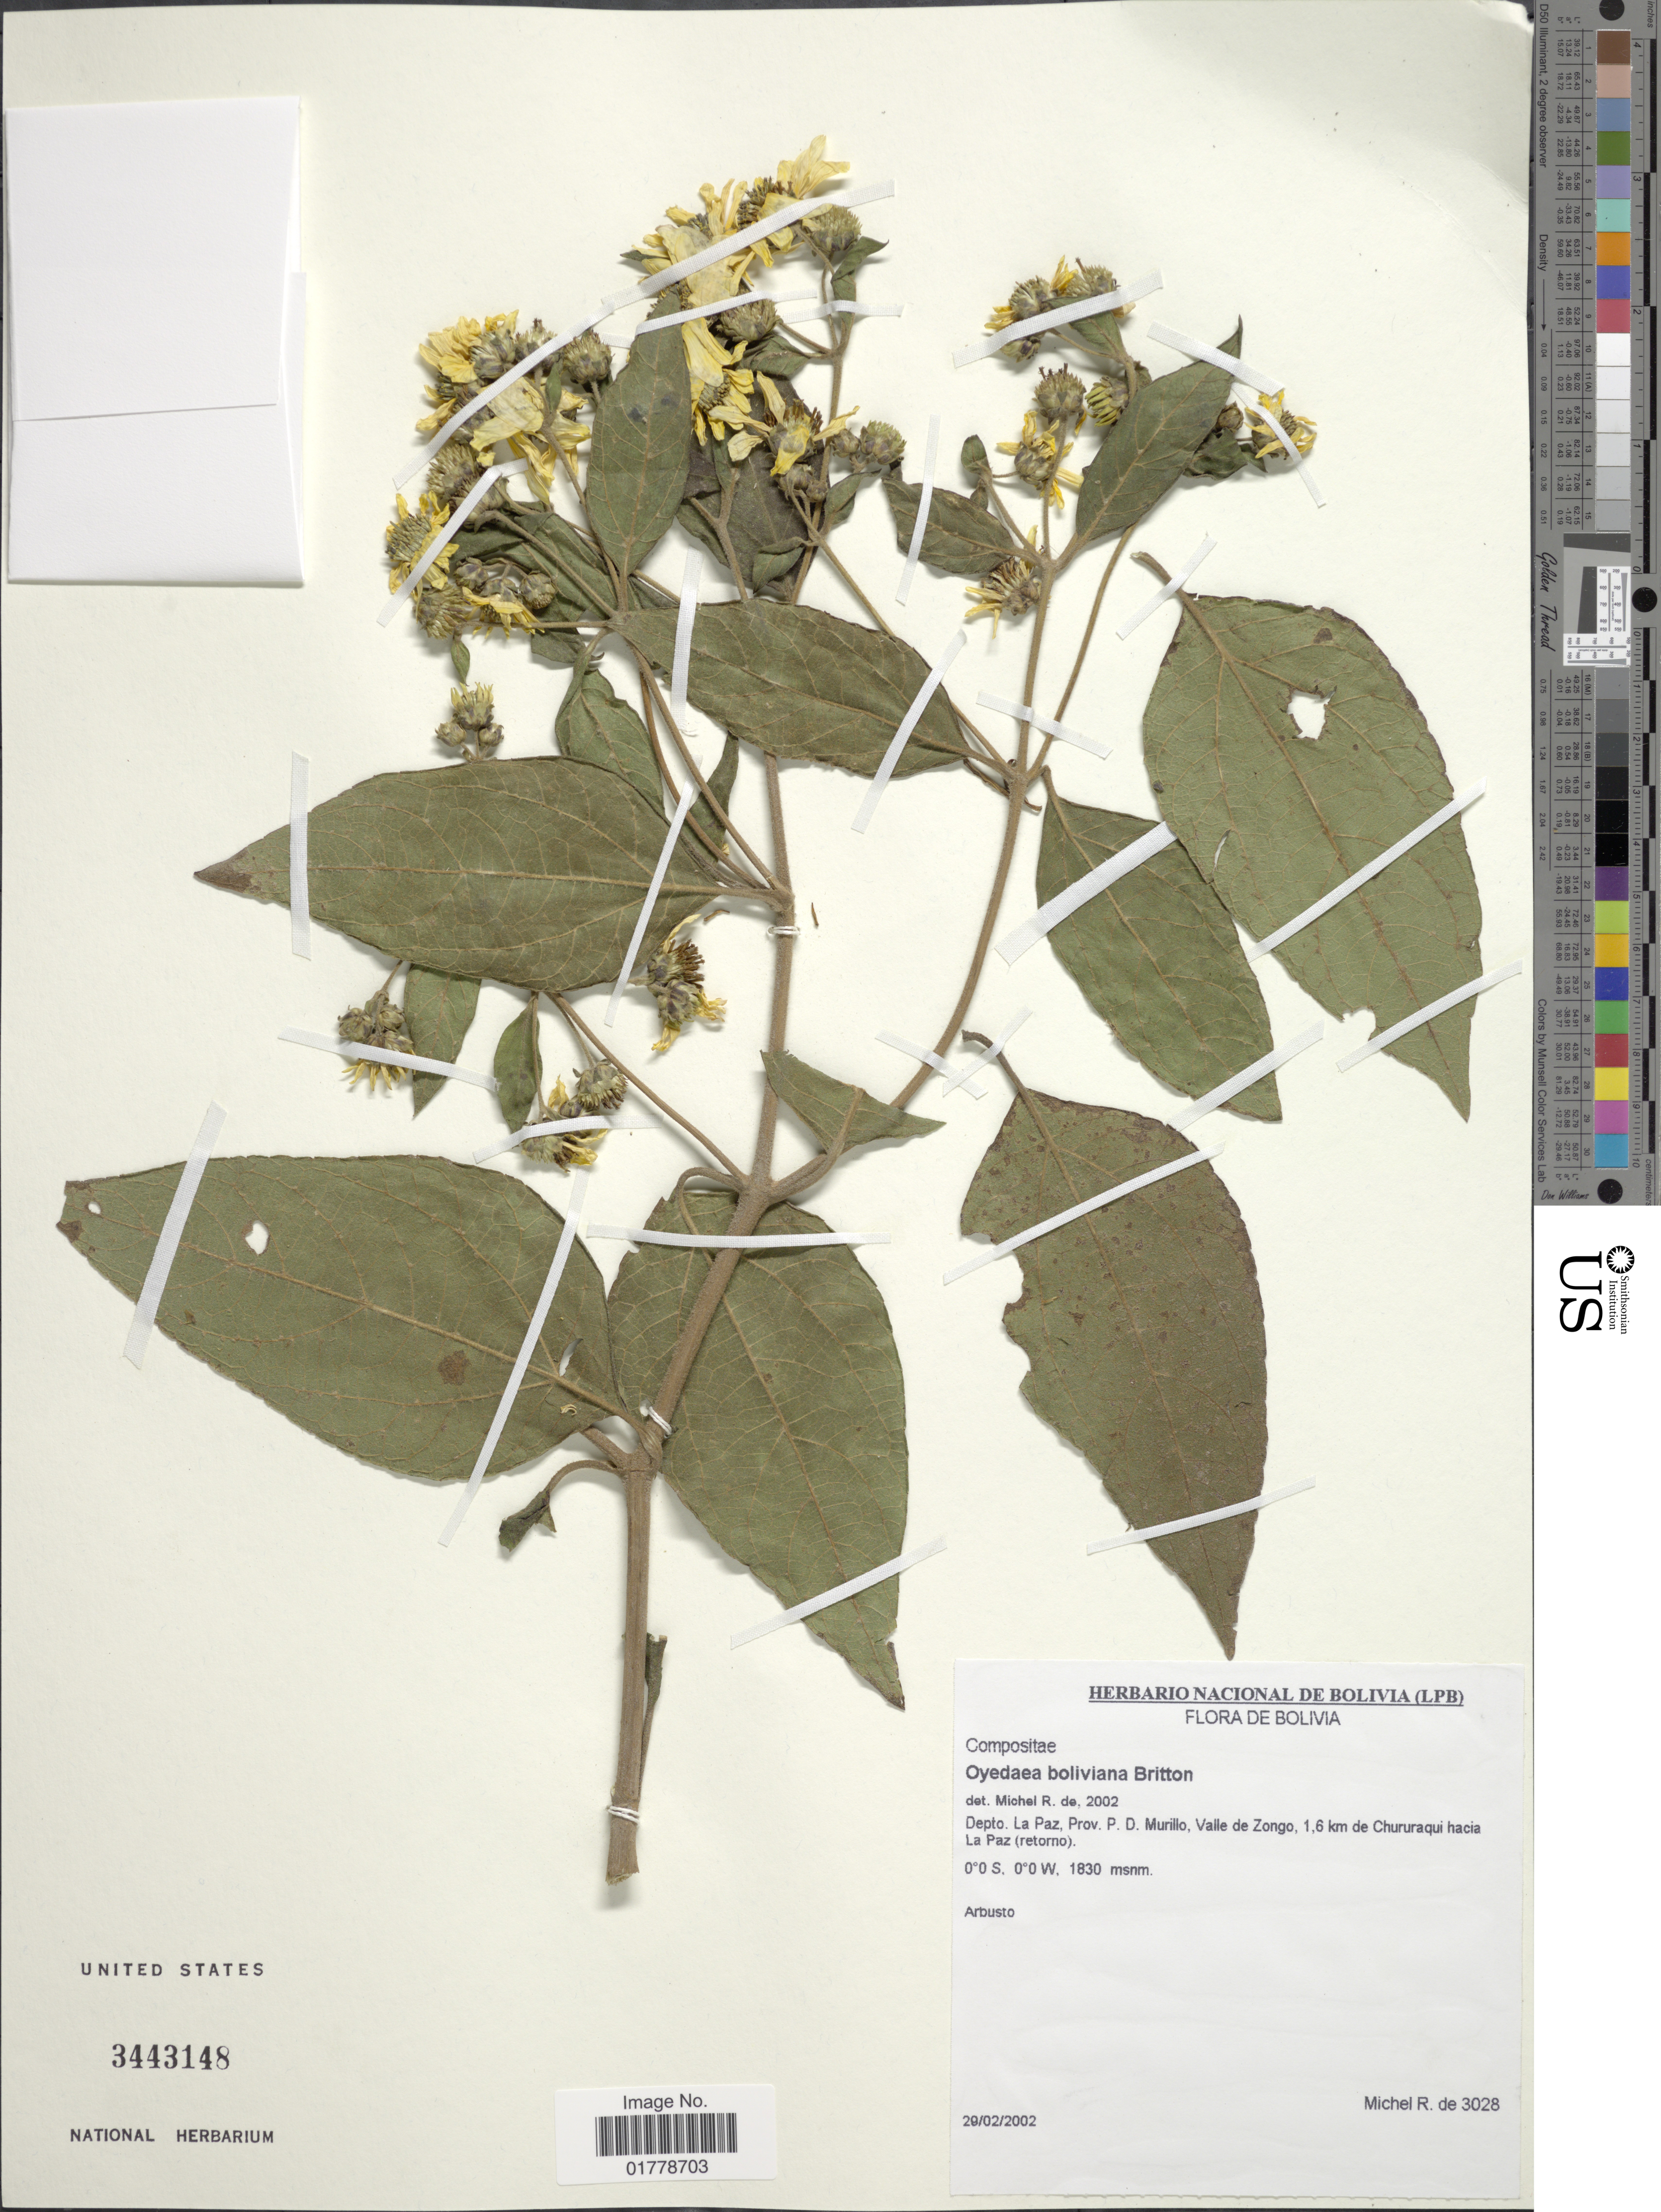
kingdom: Plantae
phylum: Tracheophyta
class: Magnoliopsida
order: Asterales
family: Asteraceae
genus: Oyedaea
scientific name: Oyedaea boliviana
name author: Britton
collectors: R. d. Michel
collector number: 3028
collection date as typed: Transcribed d/m/y: 29/2/2002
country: Bolivia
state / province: La Paz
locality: Depto. La Paz, Prov. P.D. Murillo, Valle de Zongo, 1.6 km de Churuaqui hacia La Paz (retorno)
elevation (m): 1830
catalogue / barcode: US 3443148